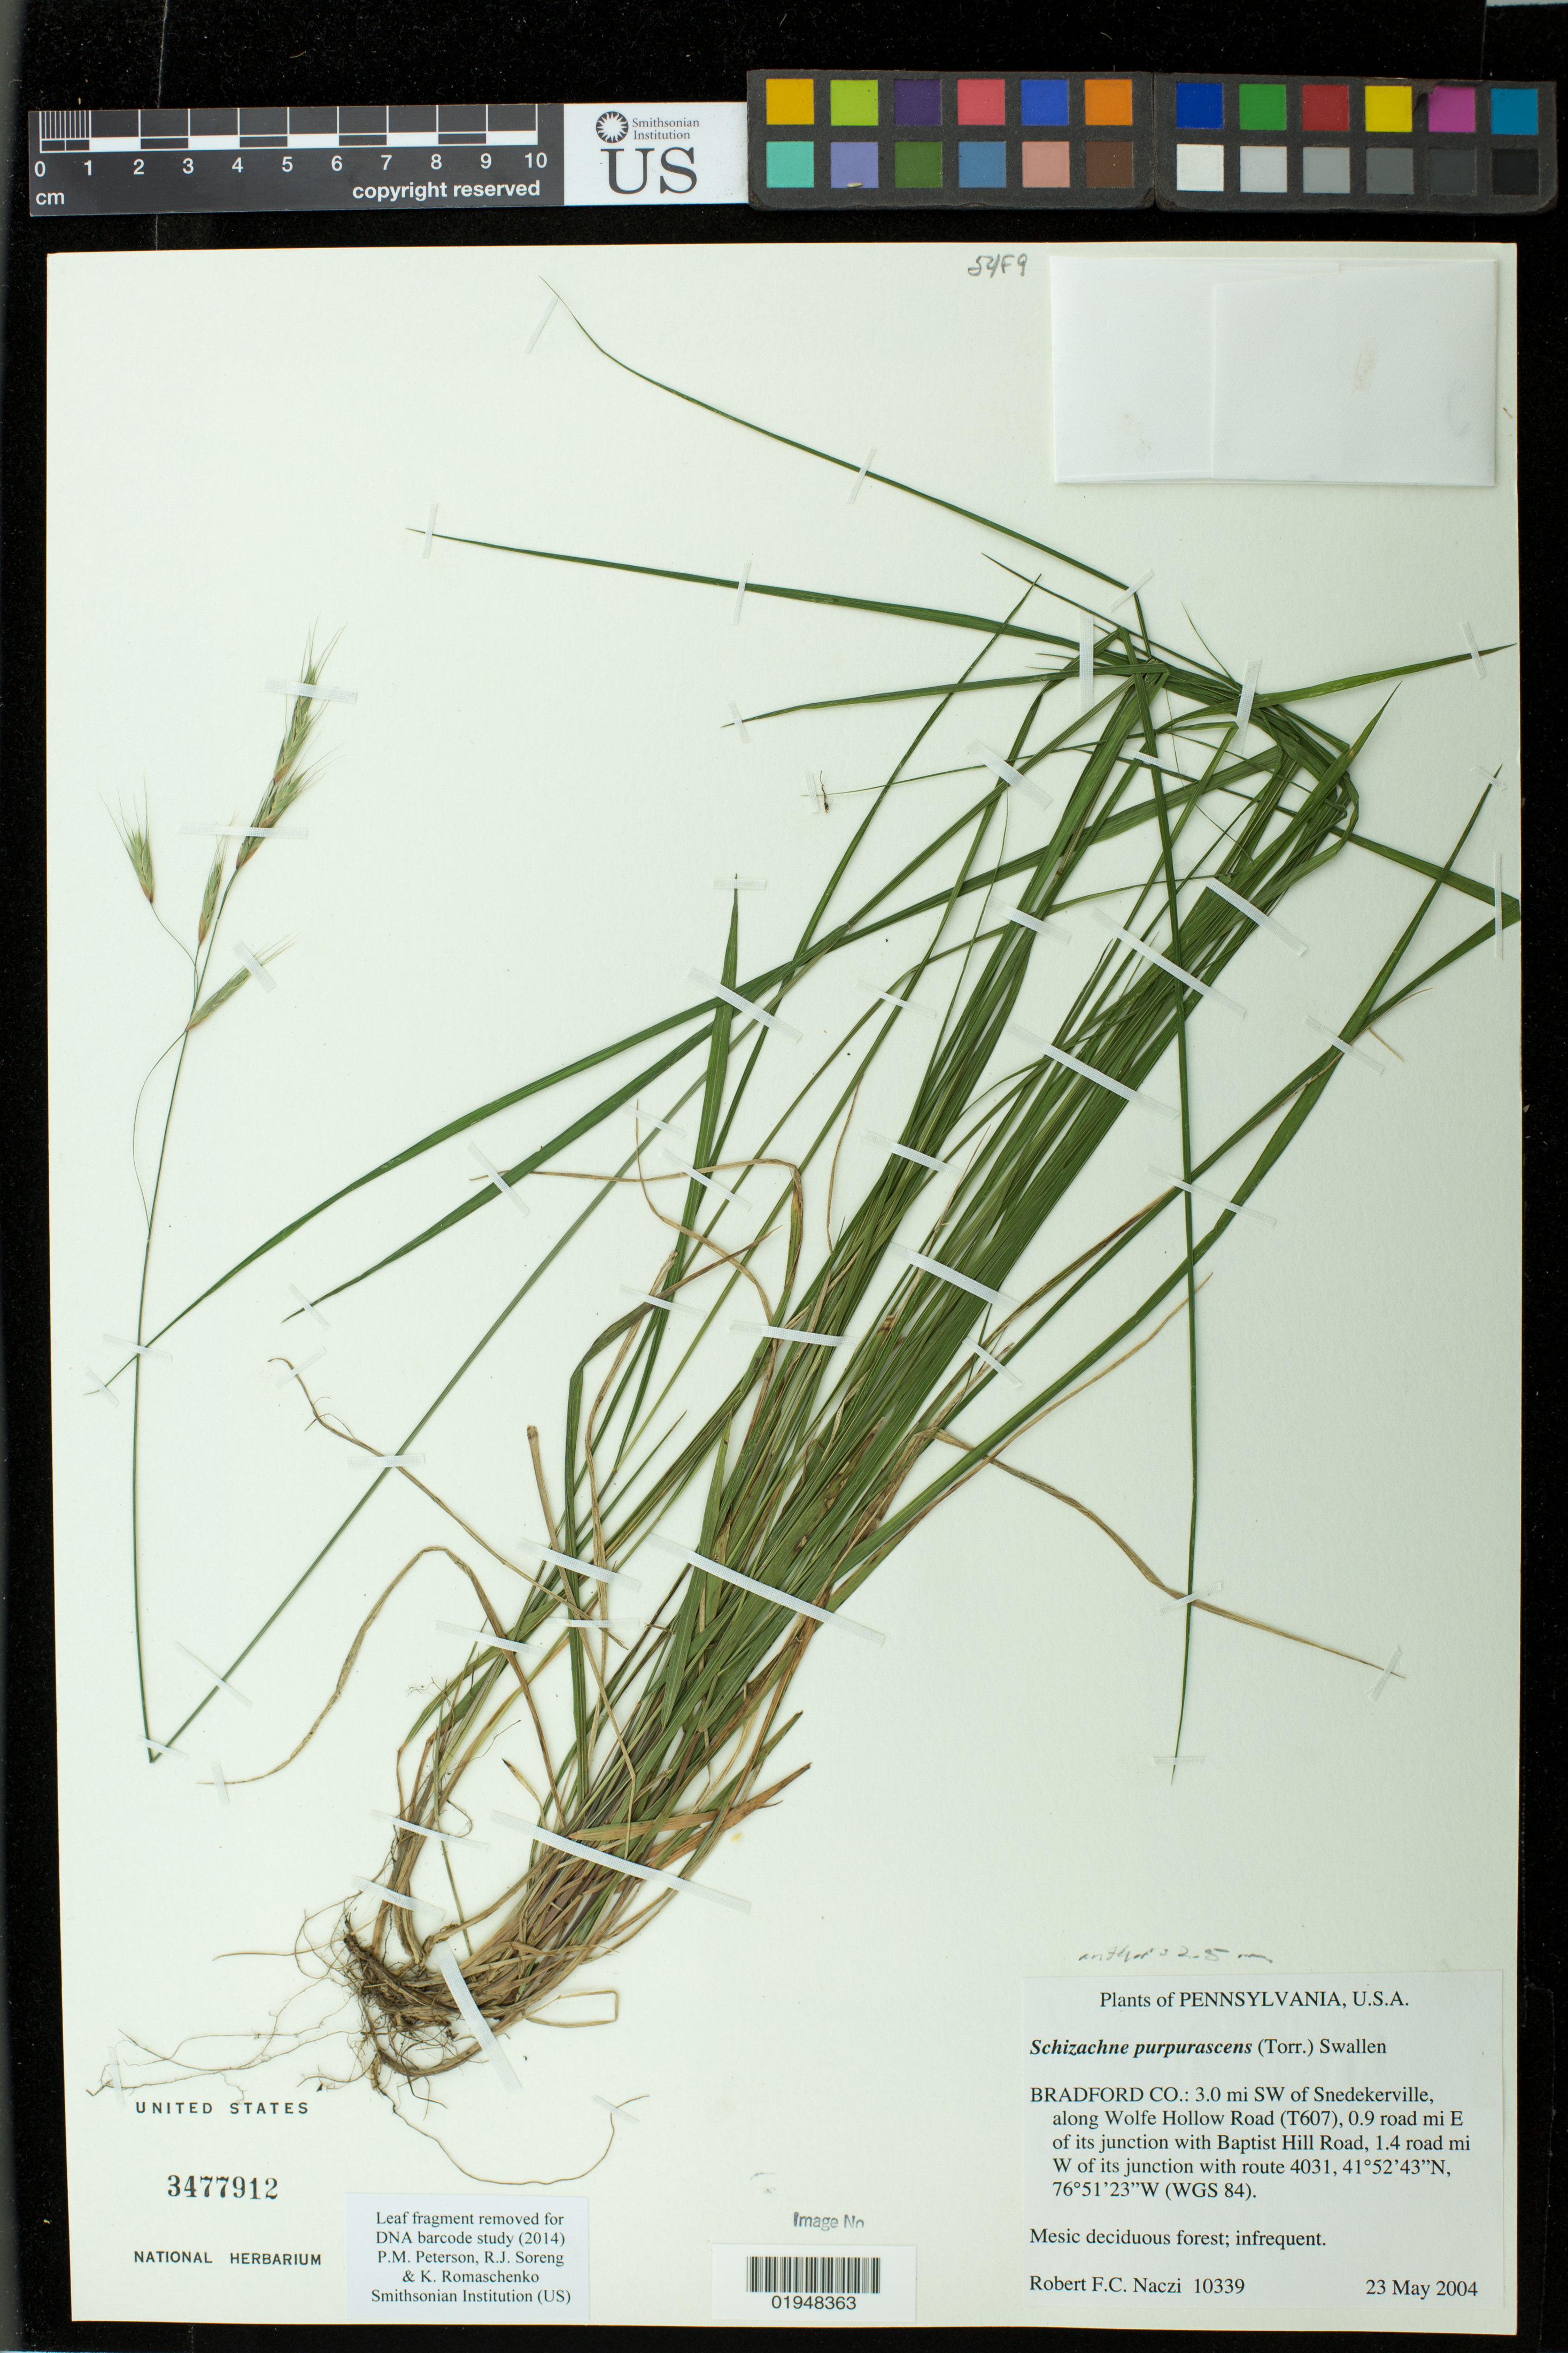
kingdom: Plantae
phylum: Tracheophyta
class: Liliopsida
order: Poales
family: Poaceae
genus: Schizachne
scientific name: Schizachne purpurascens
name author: (Torr.) Swallen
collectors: R. F. C. Naczi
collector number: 10339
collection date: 2004-05-23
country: United States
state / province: Pennsylvania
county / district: Bradford County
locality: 3.0 mi SW of Snedekerville, along Wolfe Hollow Road (T607), 0.9 road mi E of its junction with Baptist Hill Road, 1.4 road mi W of its junction with route 4031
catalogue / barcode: US 3477912